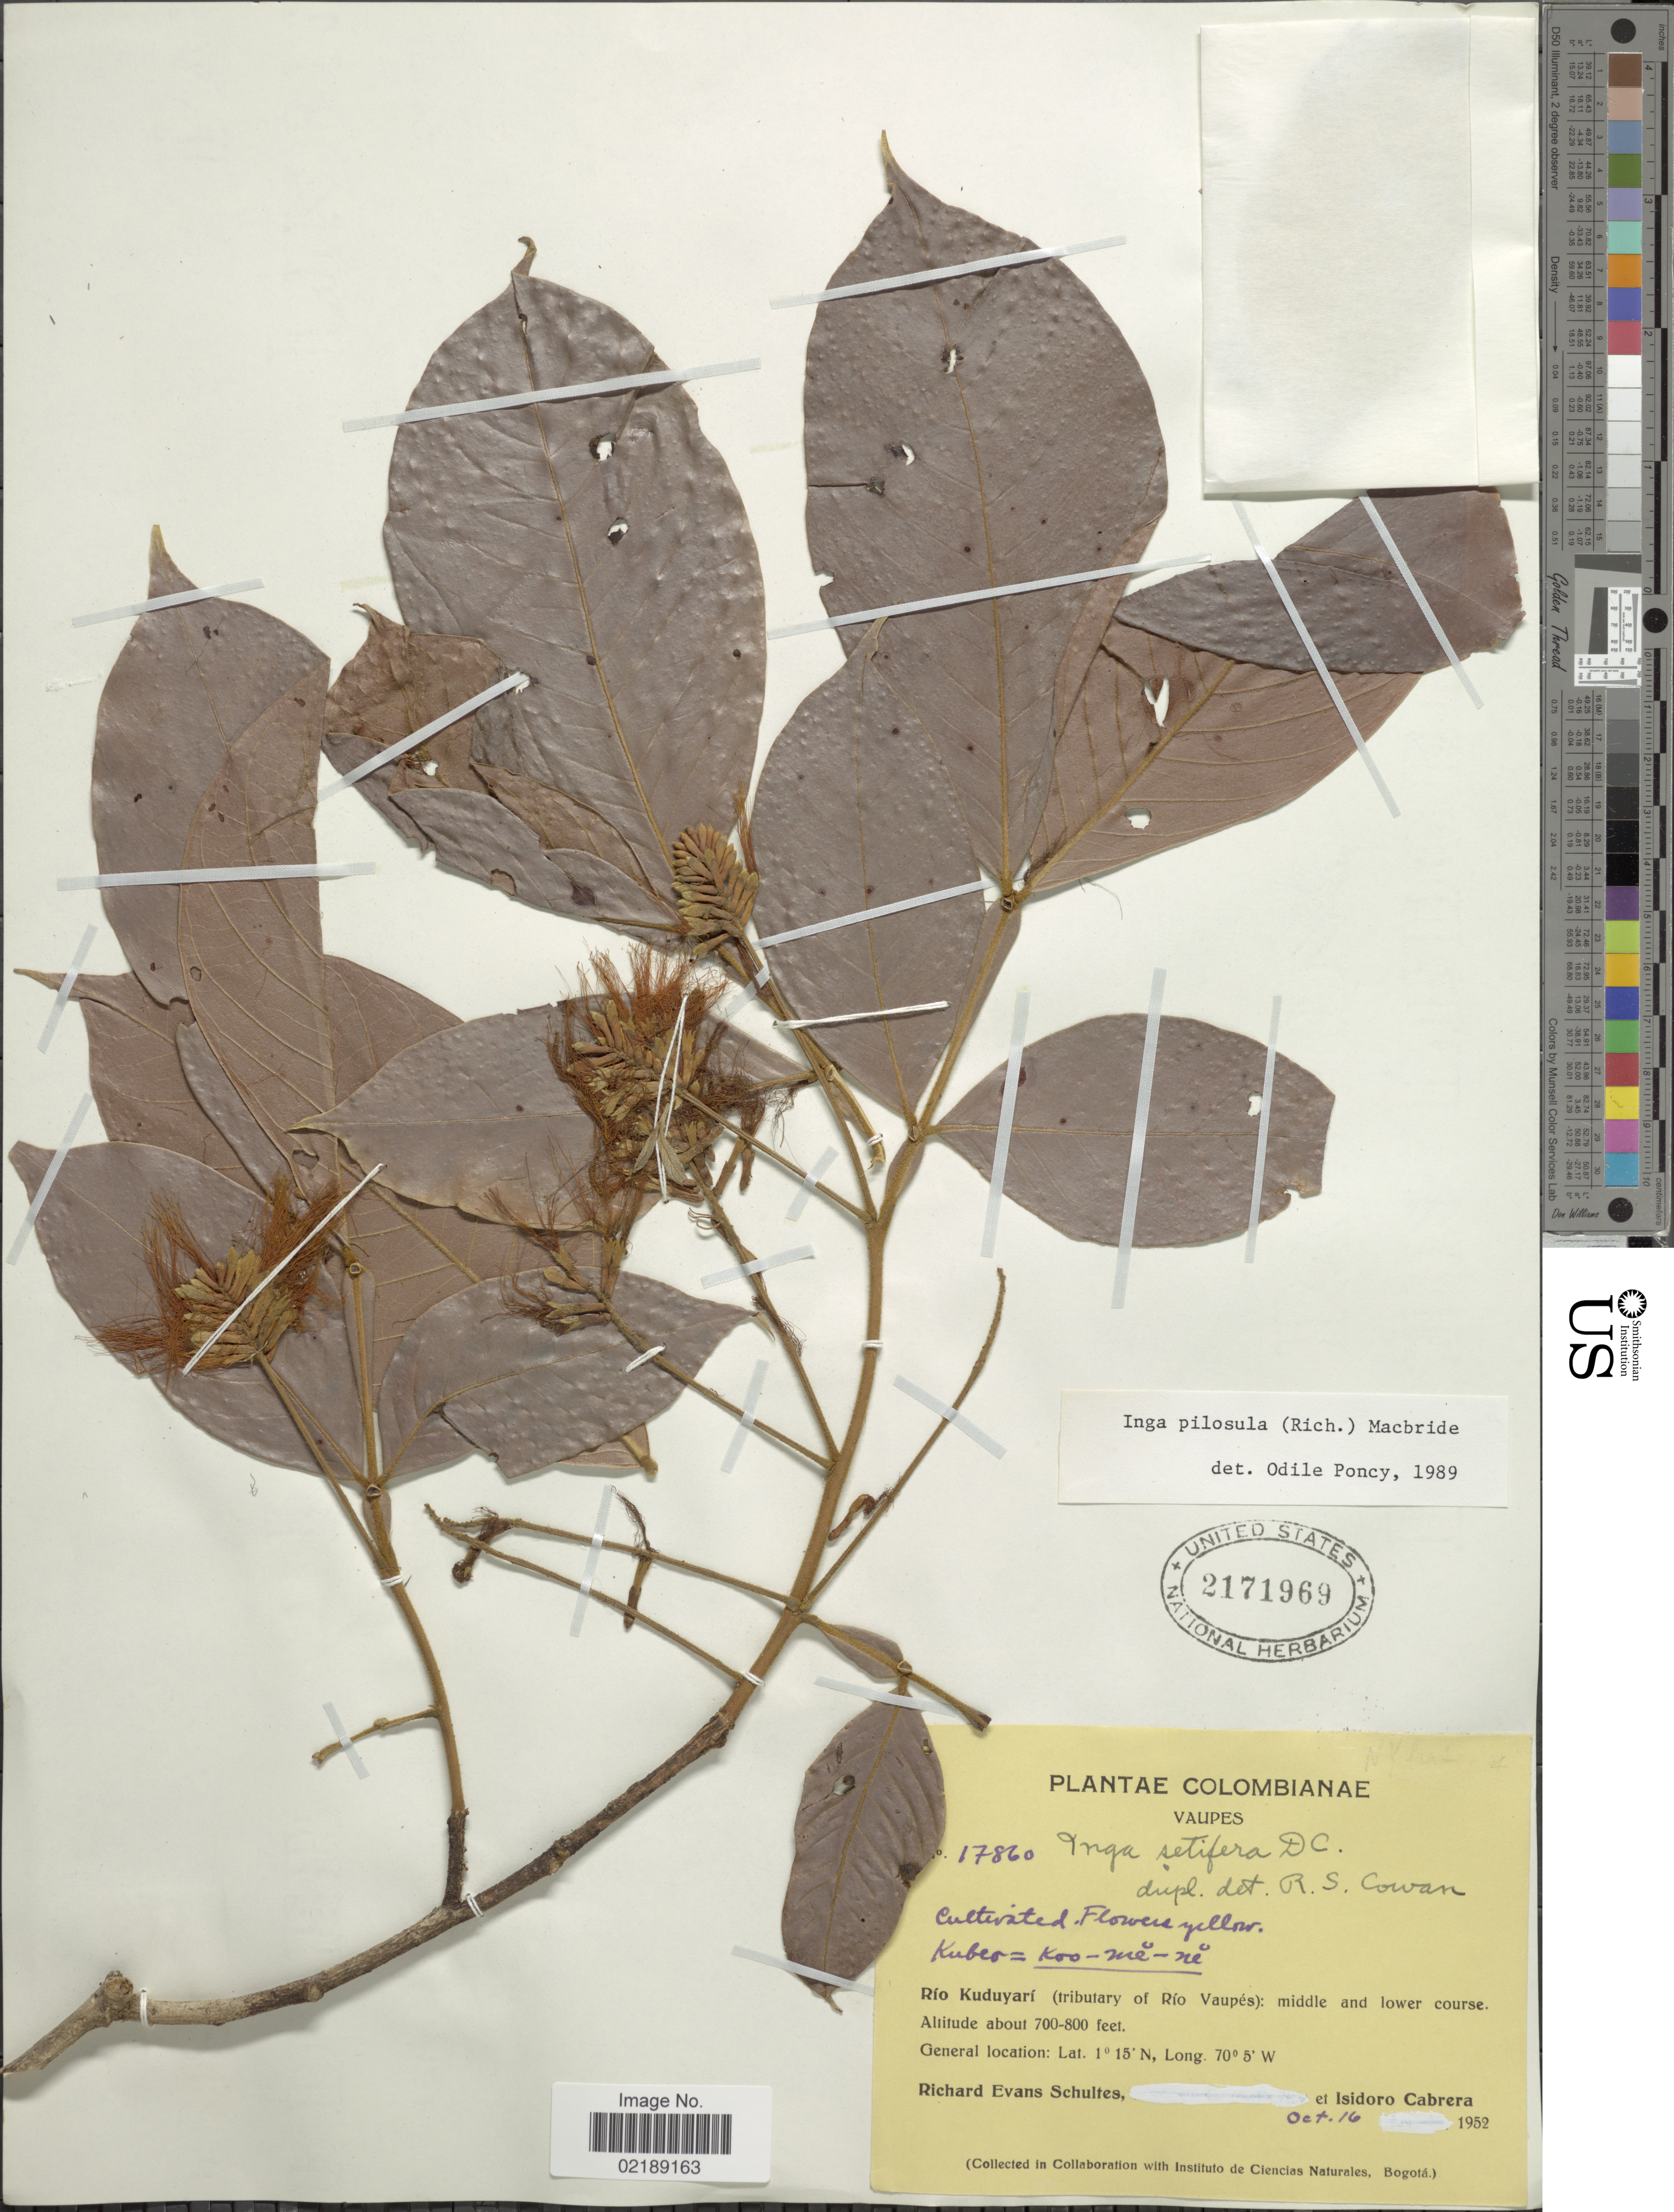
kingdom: Plantae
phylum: Tracheophyta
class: Magnoliopsida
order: Fabales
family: Fabaceae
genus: Inga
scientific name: Inga pilosula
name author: (Rich.) J.F. Macbr.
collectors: R. E. Schultes & I. Cabrera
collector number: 17860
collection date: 1952-10-16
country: Colombia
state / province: Vaupés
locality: Rio Kuduyari (tributary of Rio Vaupes), middle and lower course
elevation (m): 213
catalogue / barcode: US 2171969